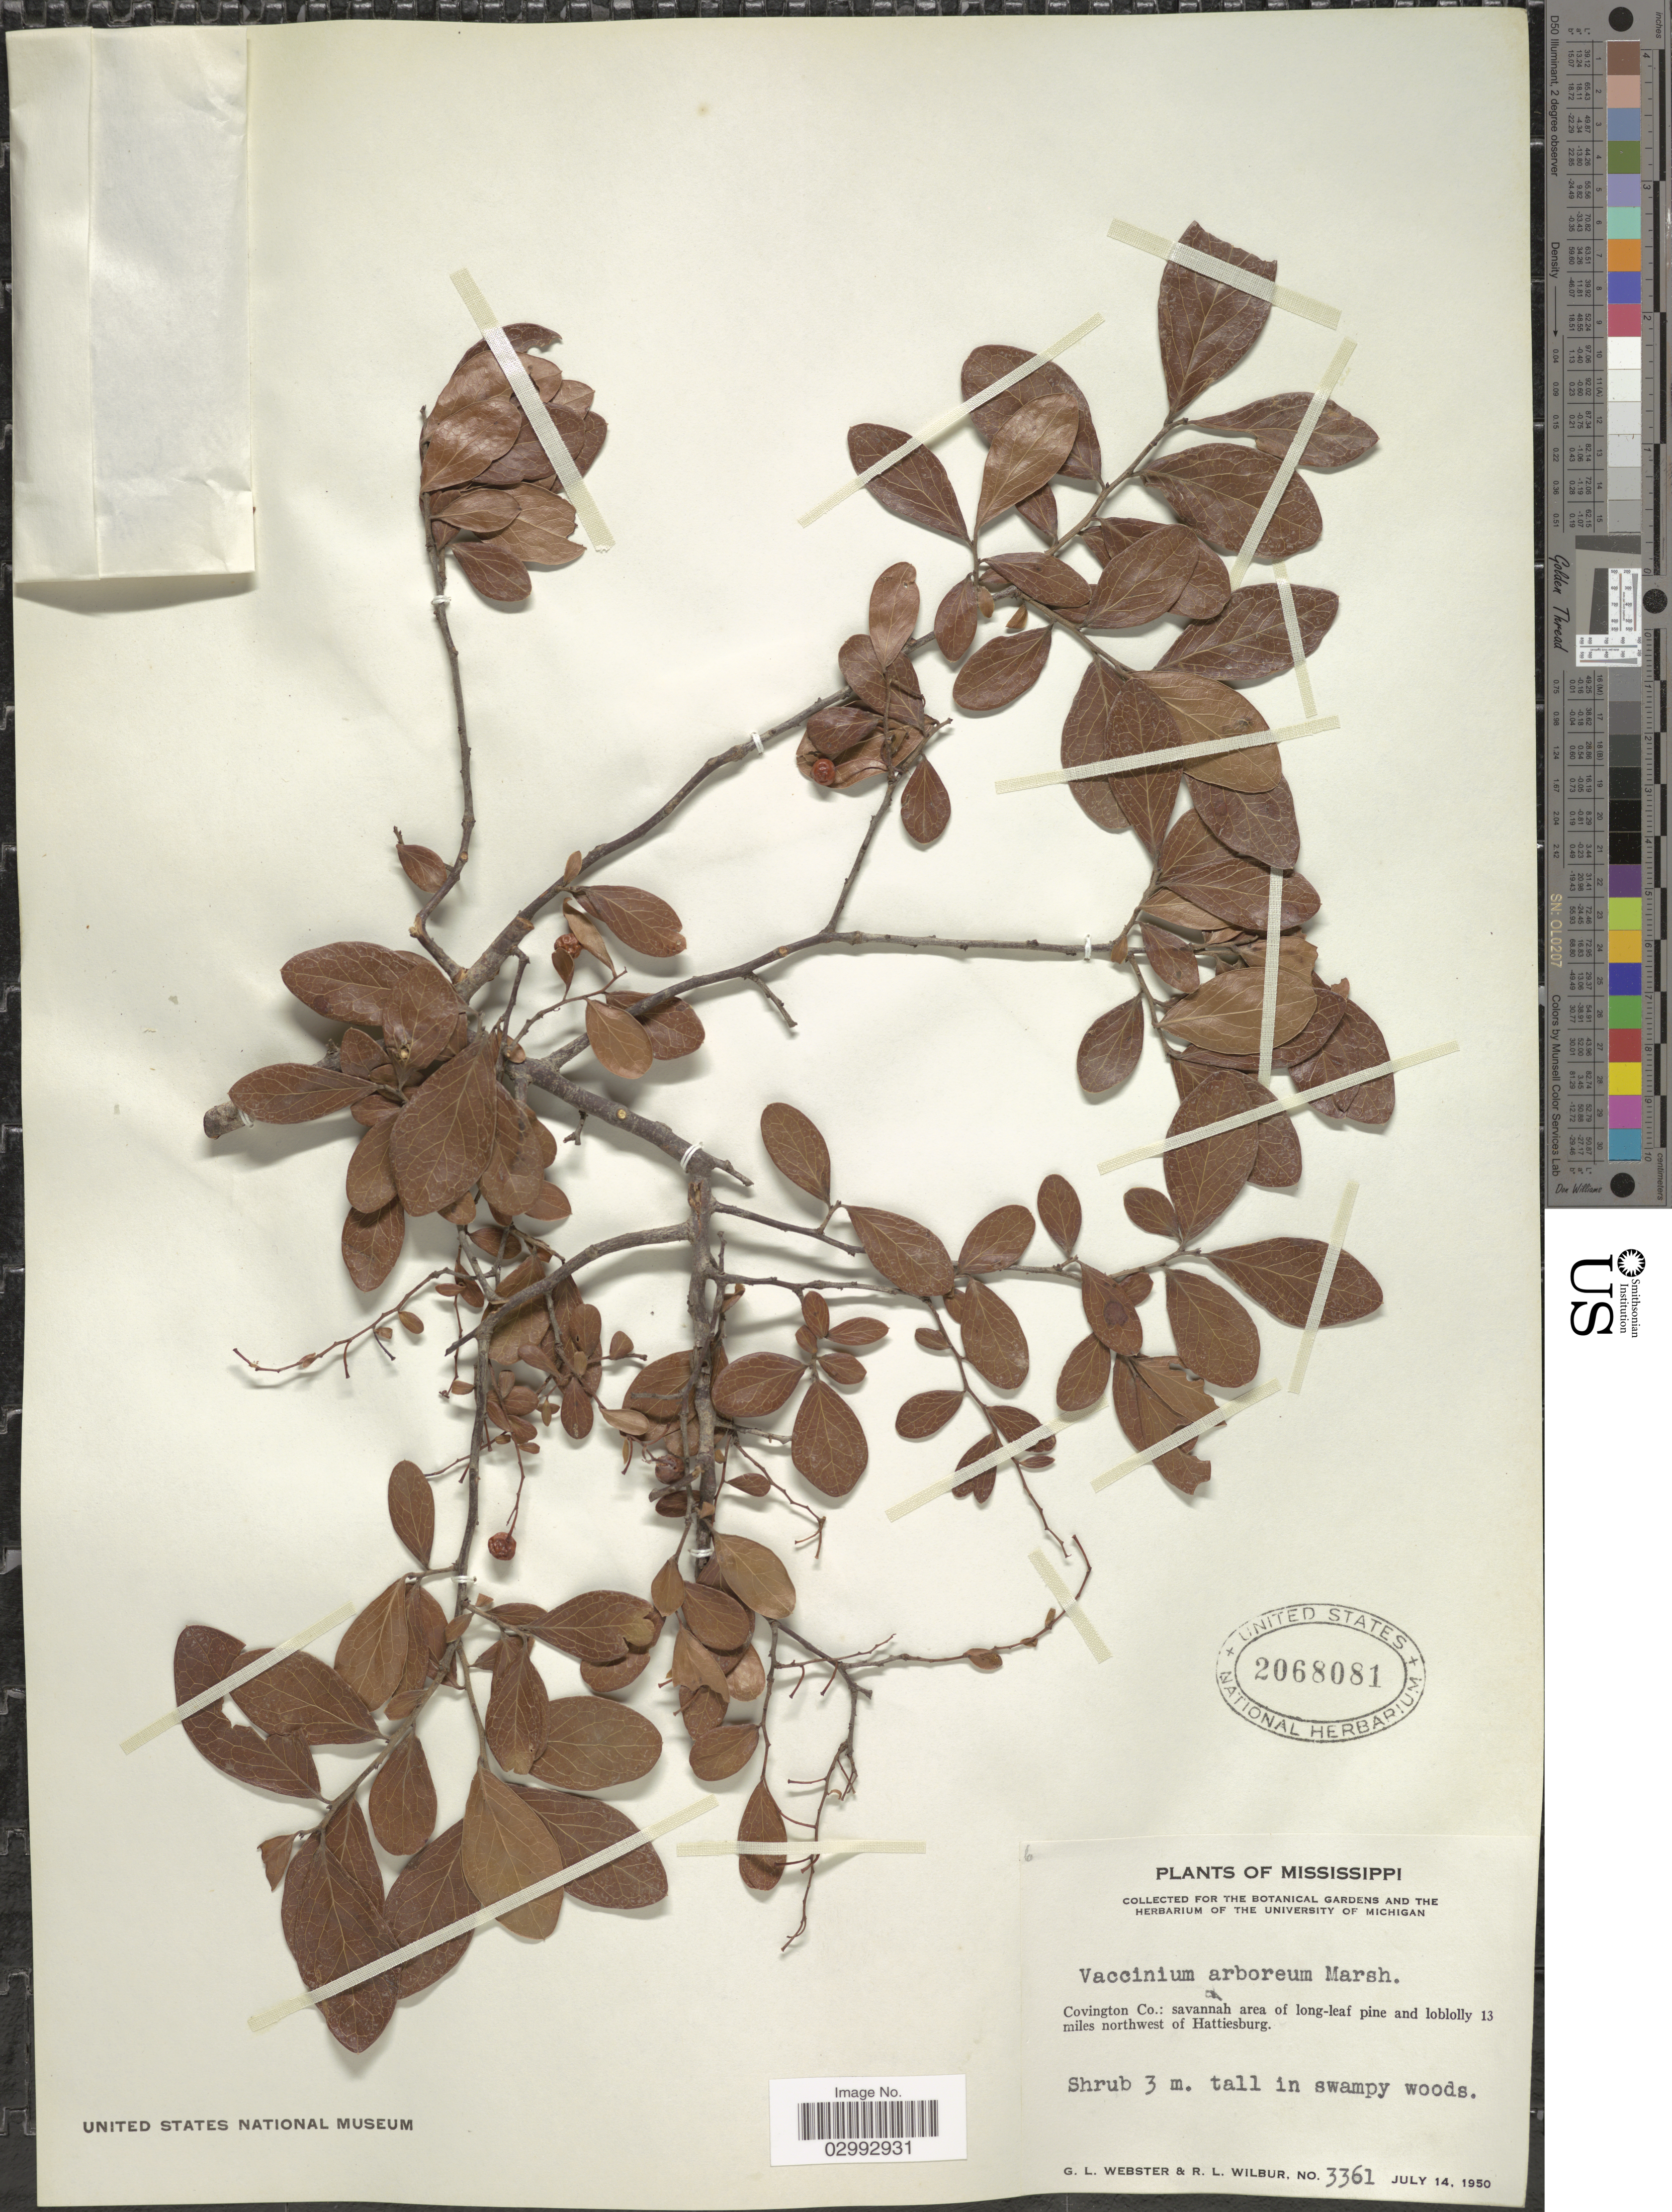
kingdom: Plantae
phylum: Tracheophyta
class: Magnoliopsida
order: Ericales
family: Ericaceae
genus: Batodendron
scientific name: Batodendron arboreum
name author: Nutt.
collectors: G. L. Webster & R. L. Wilbur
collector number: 3361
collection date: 1950-07-14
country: United States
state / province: Mississippi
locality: Covington Co.: savannah area of long-leaf pine and loblolly 13 miles northwest of Hattiesburg.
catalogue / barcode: US 2068081